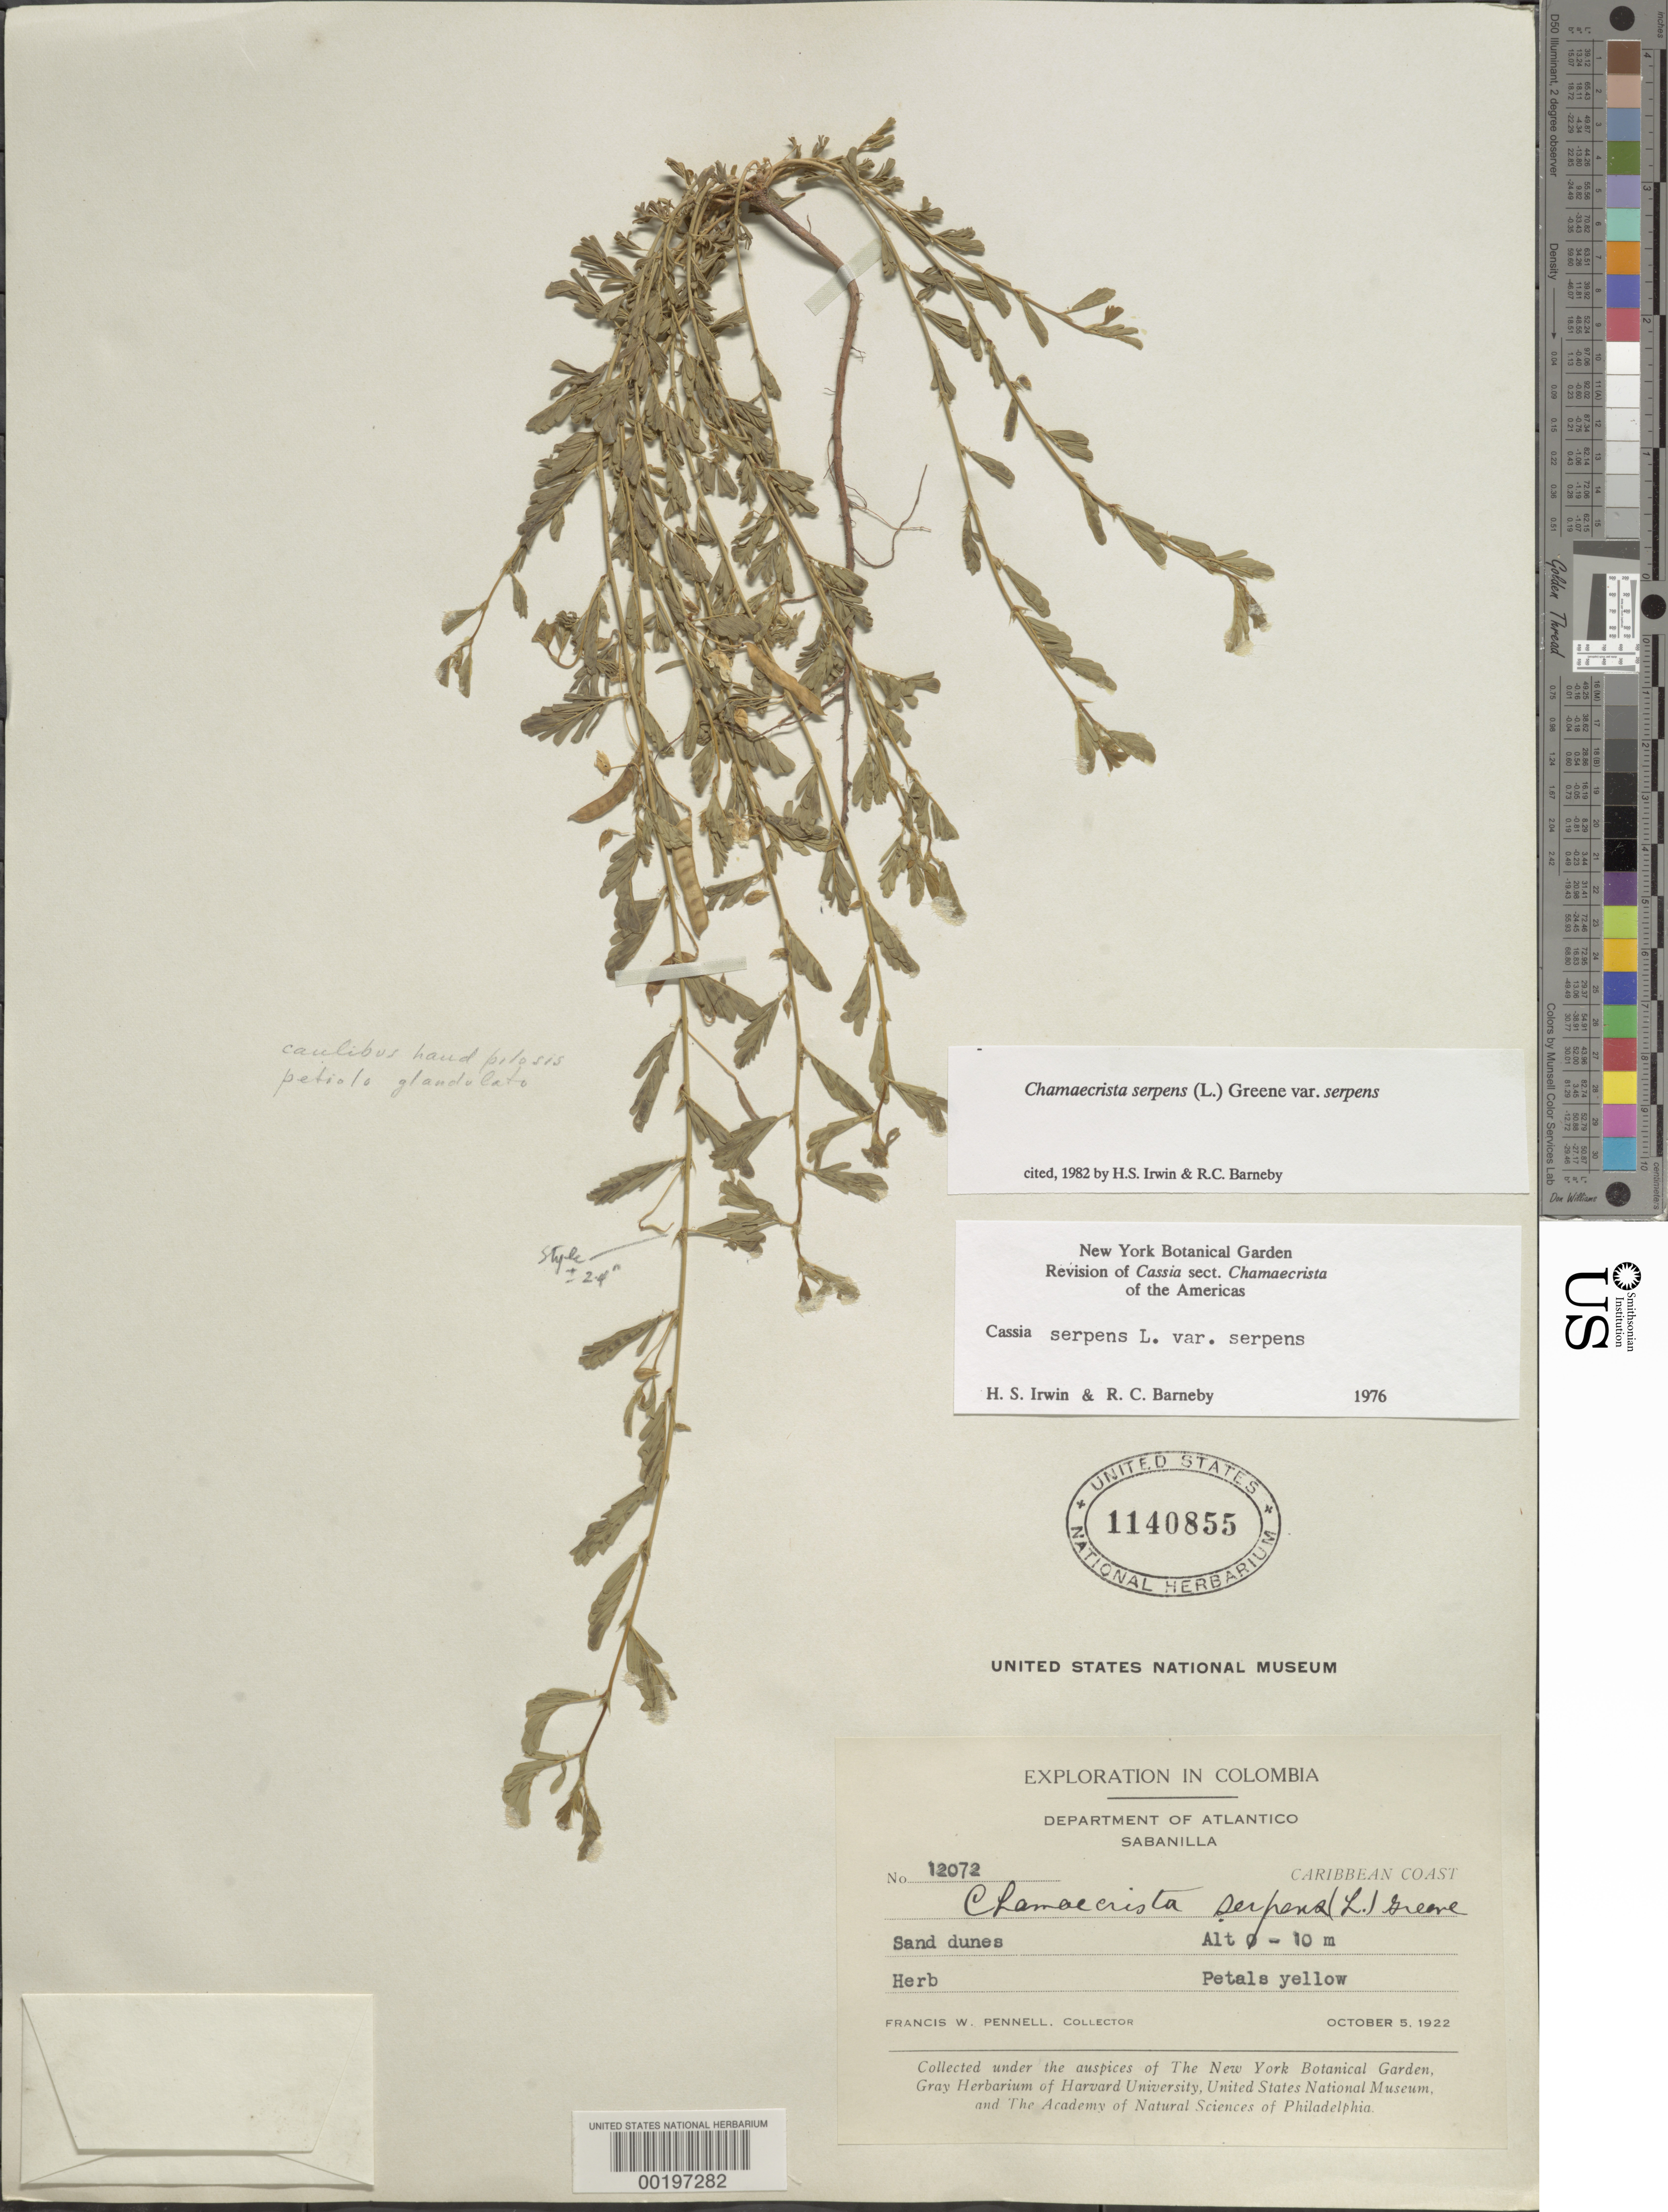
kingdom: Plantae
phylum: Tracheophyta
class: Magnoliopsida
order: Fabales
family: Fabaceae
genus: Chamaecrista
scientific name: Chamaecrista serpens var. serpens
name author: (L.) Greene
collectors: F. W. Pennell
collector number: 12072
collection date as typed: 05 Oct 1922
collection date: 1922-10-05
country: Colombia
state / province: Atlántico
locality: Sabanilla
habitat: Sand dunes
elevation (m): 0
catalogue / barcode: US 1140855